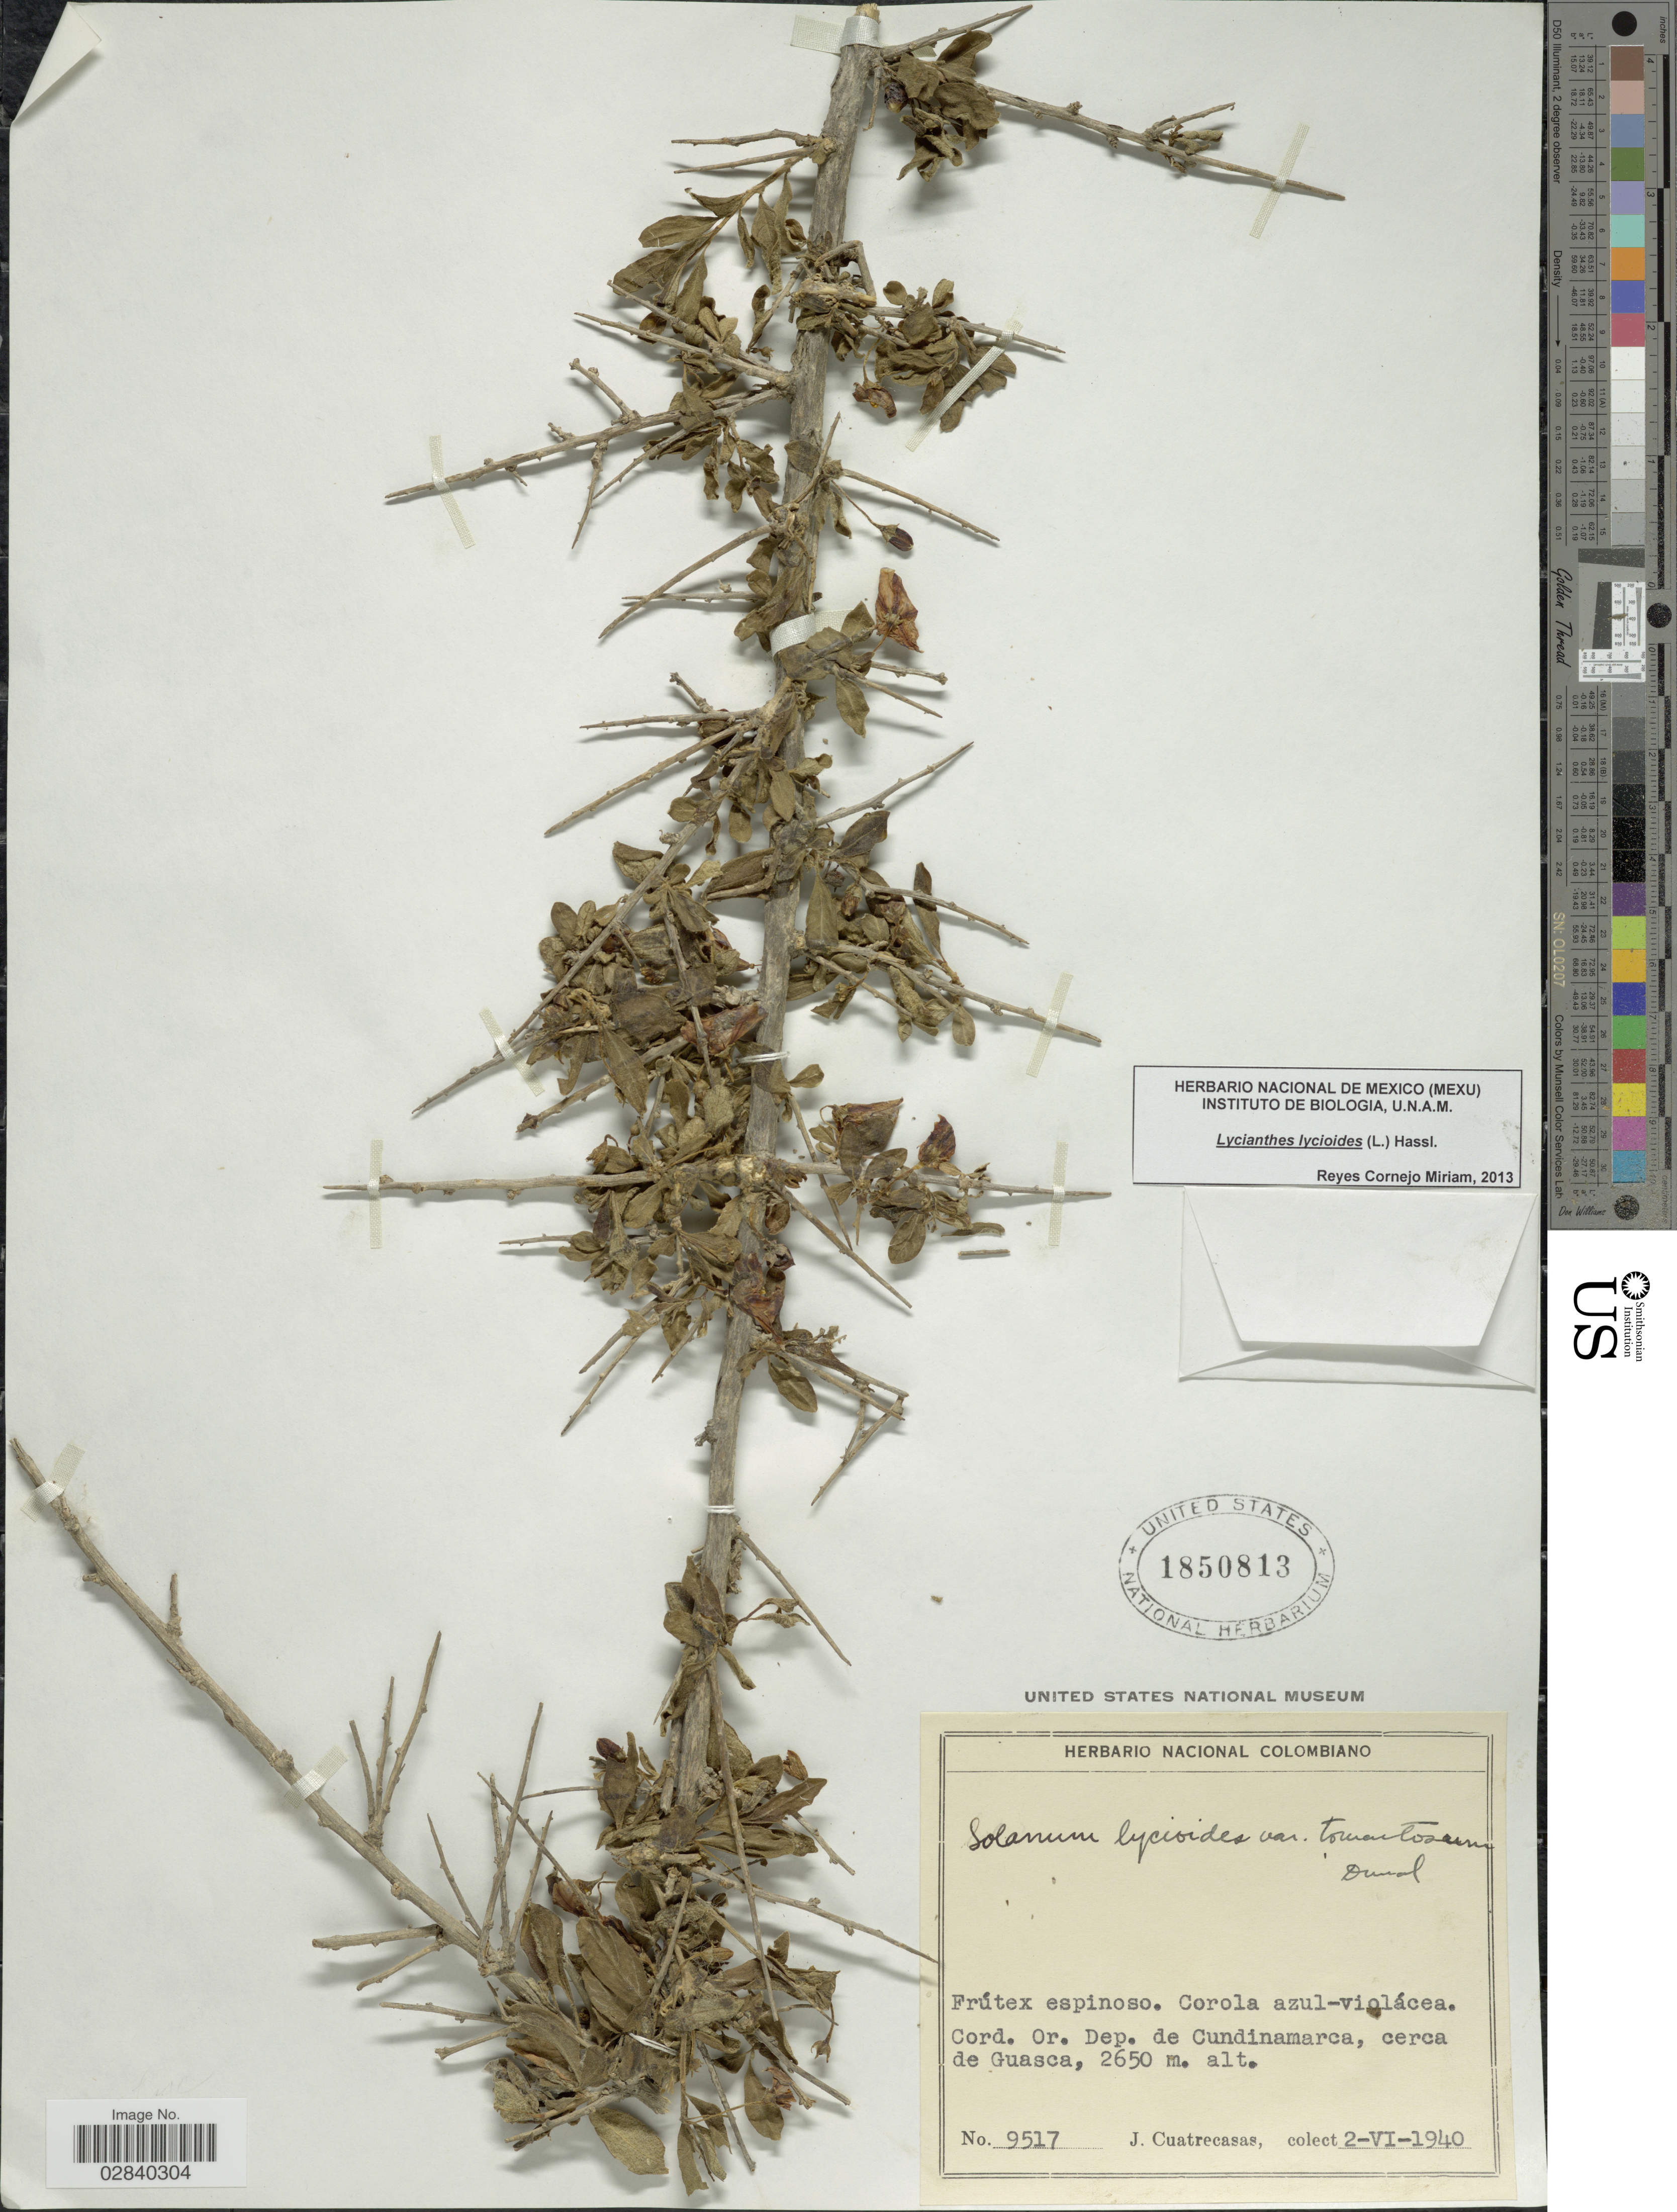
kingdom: Plantae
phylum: Tracheophyta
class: Magnoliopsida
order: Solanales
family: Solanaceae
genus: Lycianthes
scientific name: Lycianthes lycioides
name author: (L.) Hassl.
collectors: J. Cuatrecasas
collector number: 9517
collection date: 1940-06-02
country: Colombia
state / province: Cundinamarca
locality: Cord. Or. Dep. de Cundinamarca, cerca de Guasca.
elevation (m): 2650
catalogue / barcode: US 1850813